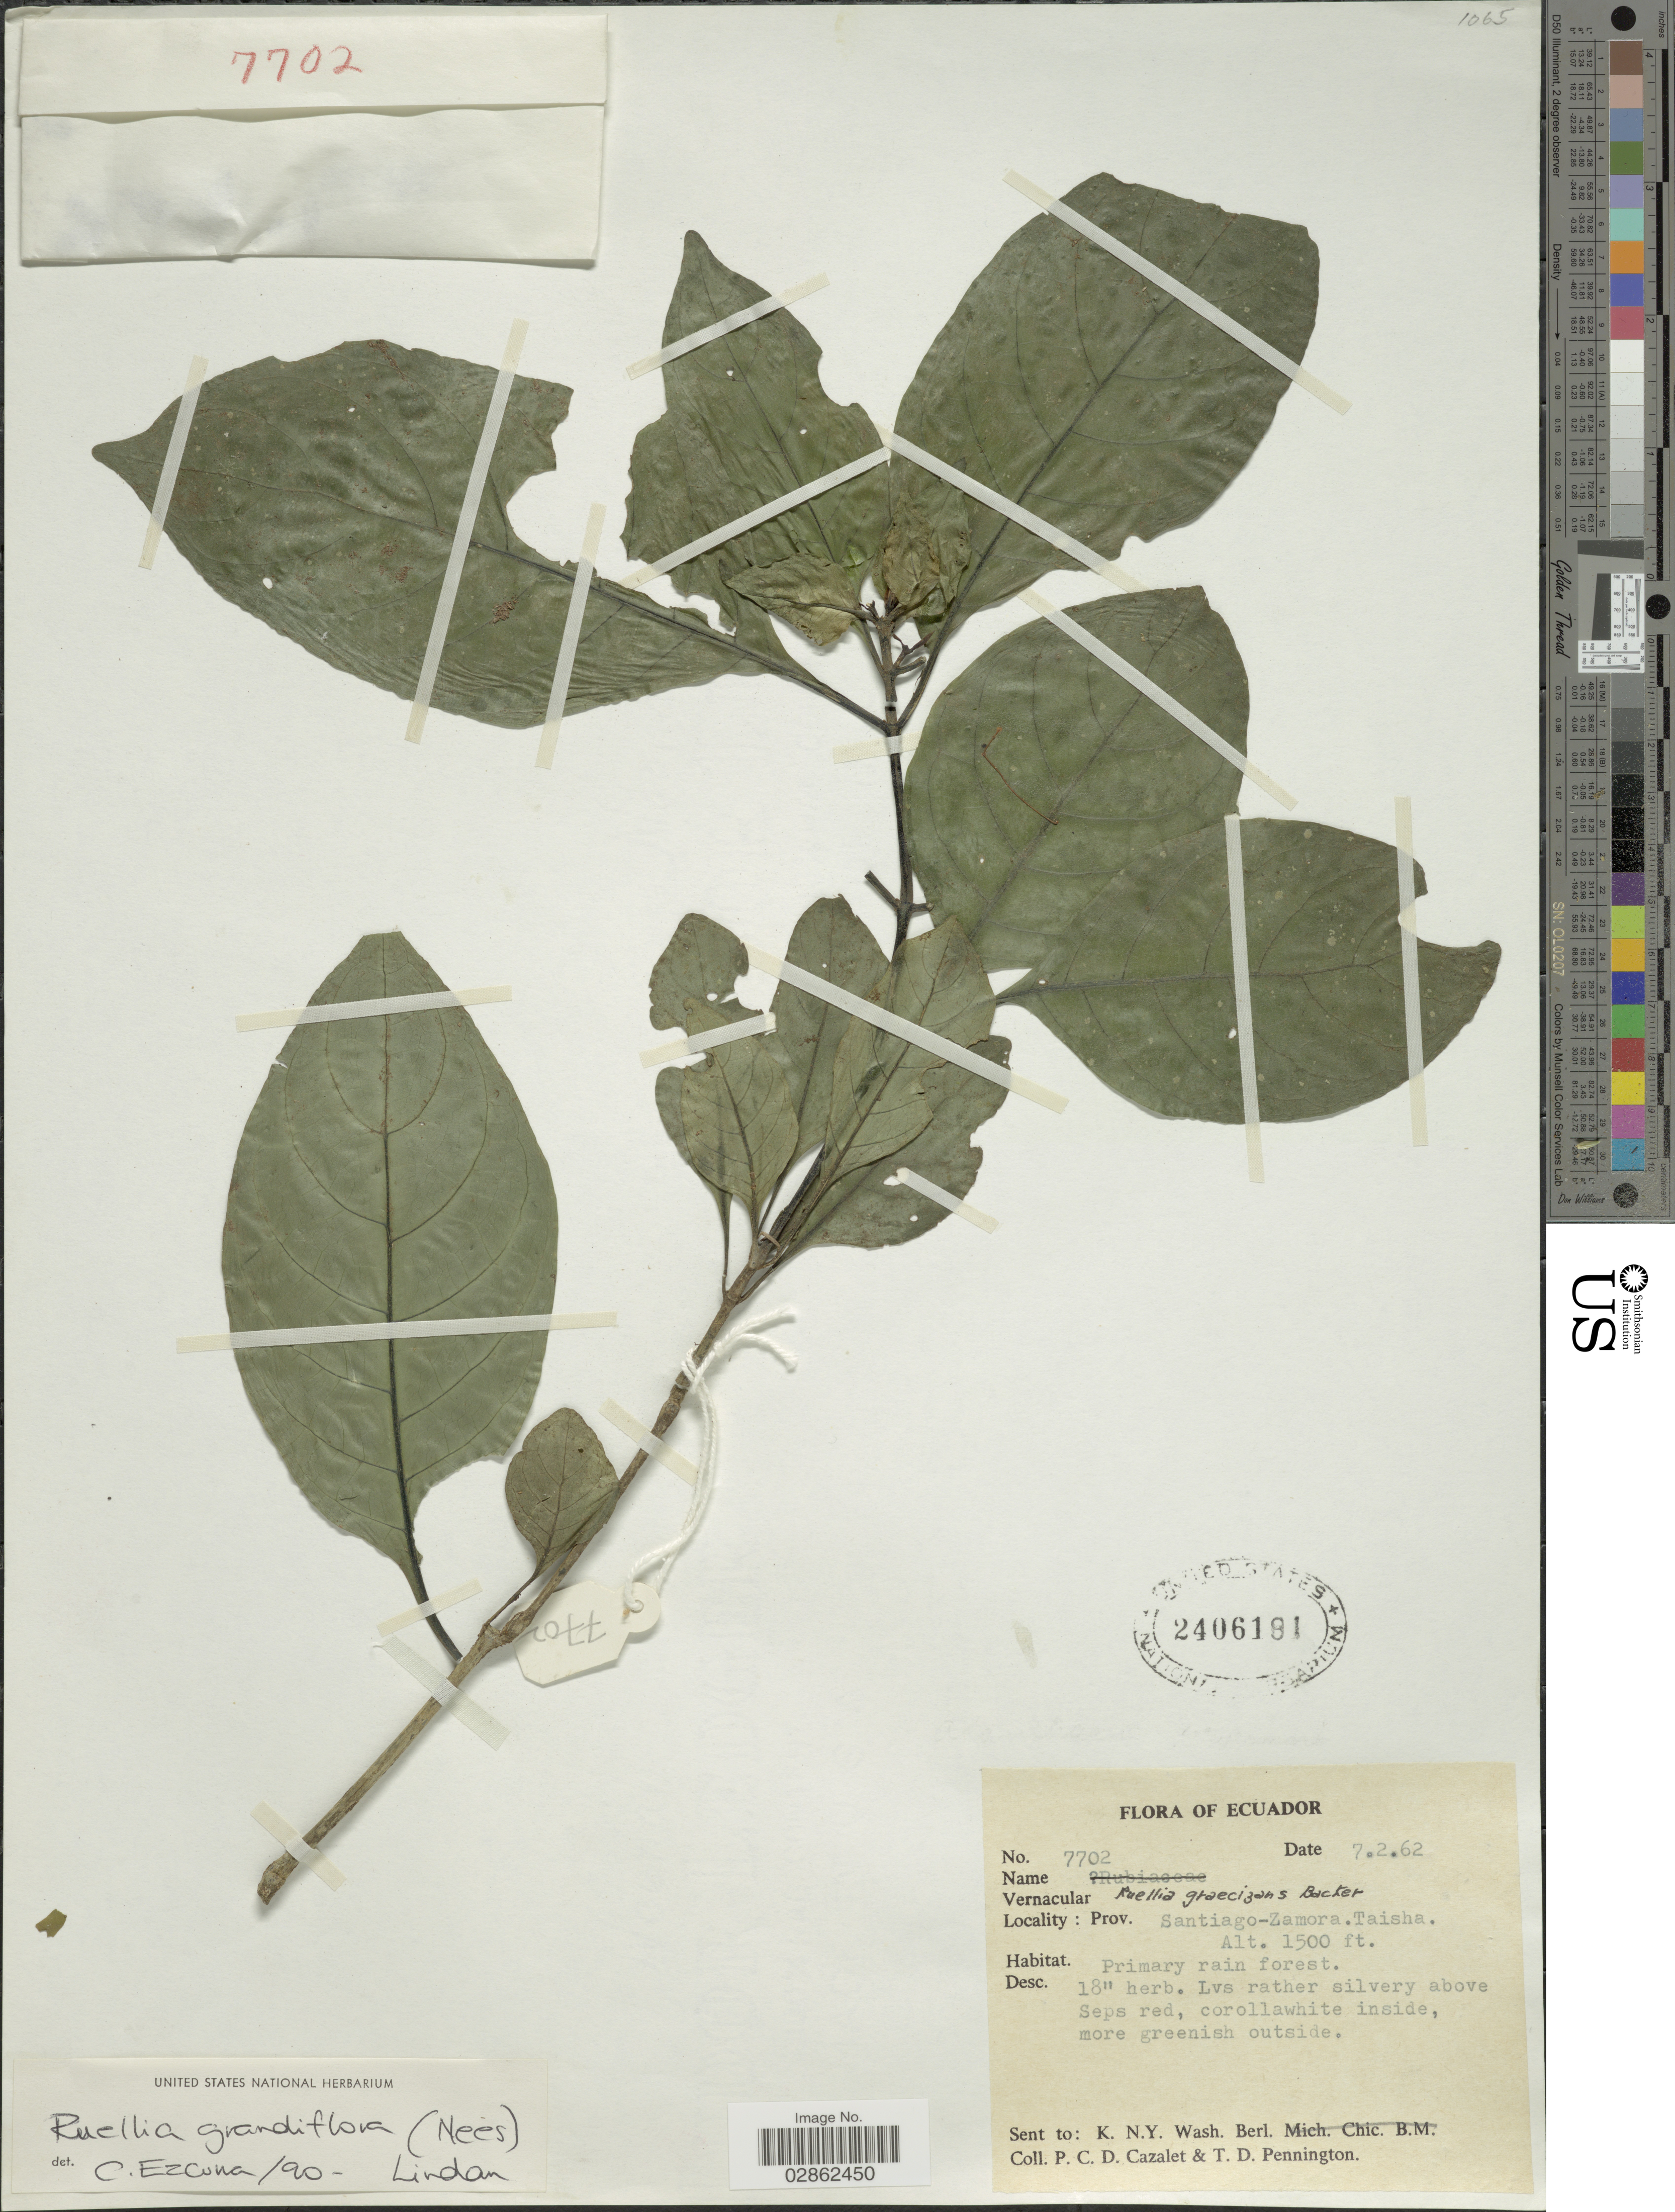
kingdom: Plantae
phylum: Tracheophyta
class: Magnoliopsida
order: Lamiales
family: Acanthaceae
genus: Ruellia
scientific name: Ruellia tubiflora f. alba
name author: Leonard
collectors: P. C. D. Cazalet & T. D. Pennington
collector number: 7702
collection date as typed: Transcribed d/m/y: 7/2/62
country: Ecuador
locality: Prov. Santiago-Zamora. Taisha.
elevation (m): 457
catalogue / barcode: US 2406181